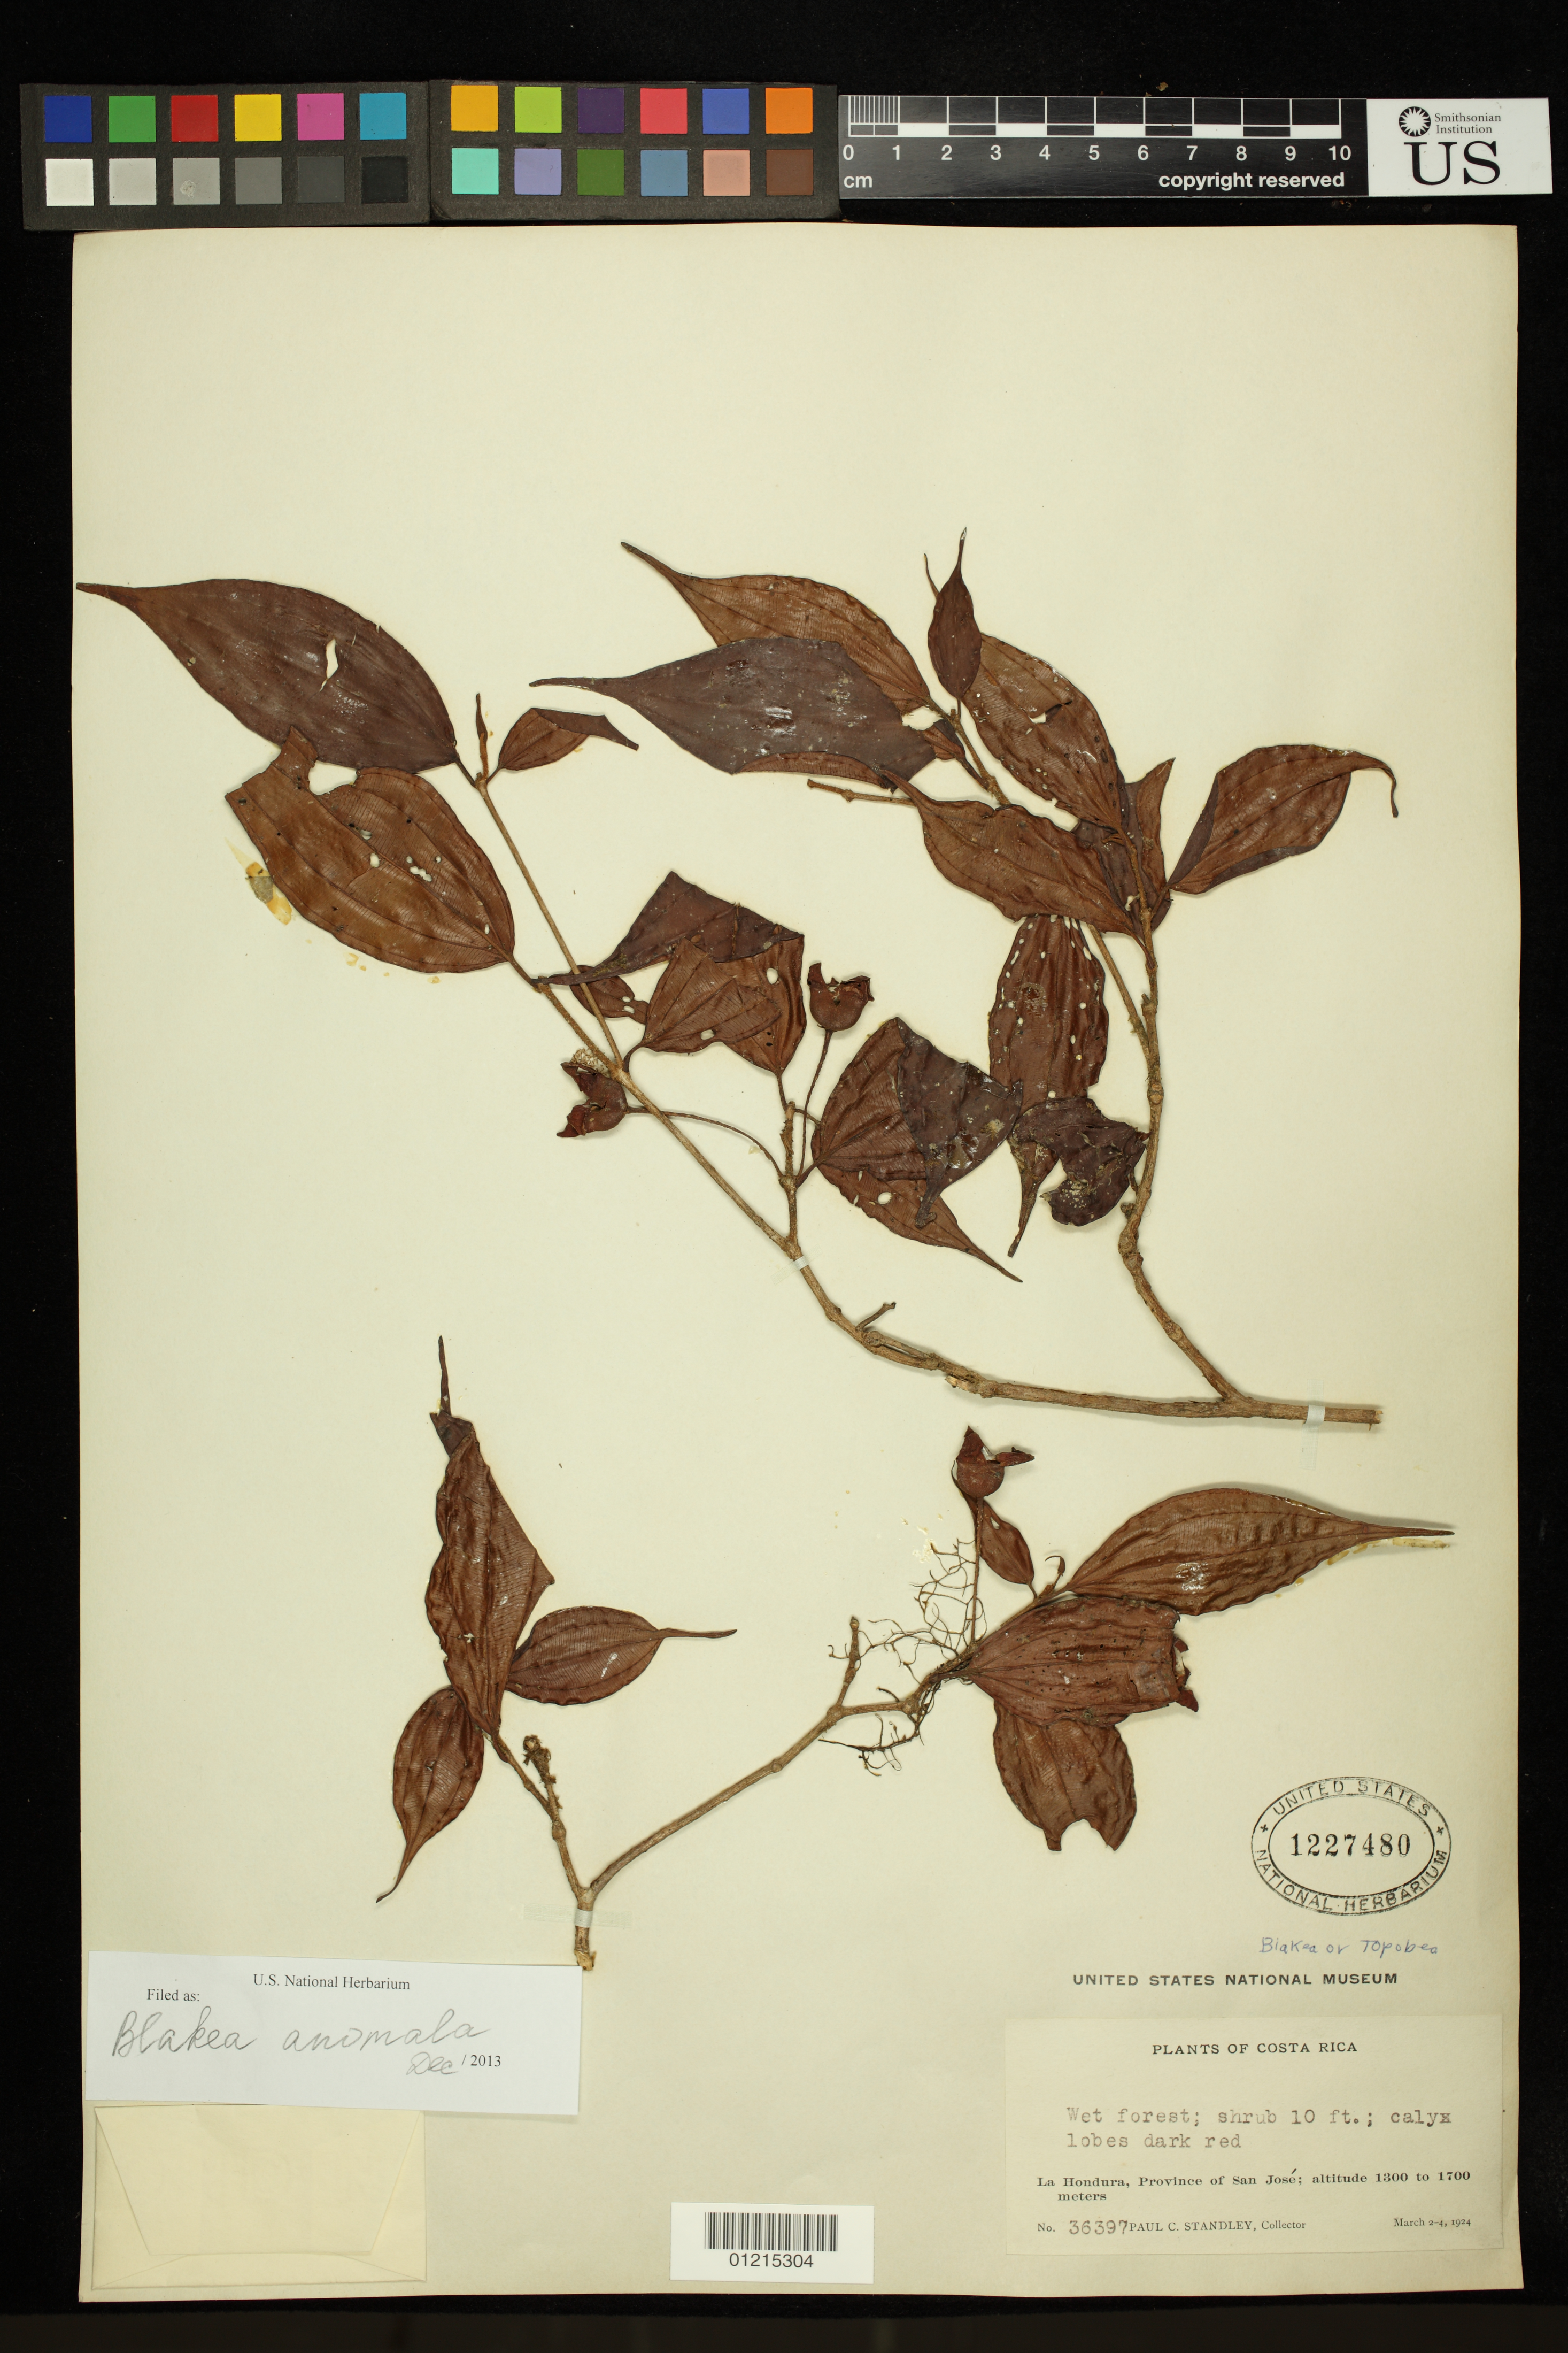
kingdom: Plantae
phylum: Tracheophyta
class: Magnoliopsida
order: Myrtales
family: Melastomataceae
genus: Blakea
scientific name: Blakea anomala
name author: Donn. Sm.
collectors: P. C. Standley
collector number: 36397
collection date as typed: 02 Mar 1924 to 04 Mar 1924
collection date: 1924-03-02/1924-03-04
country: Costa Rica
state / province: San José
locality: La Hondura.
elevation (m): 1300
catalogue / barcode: US 1227480